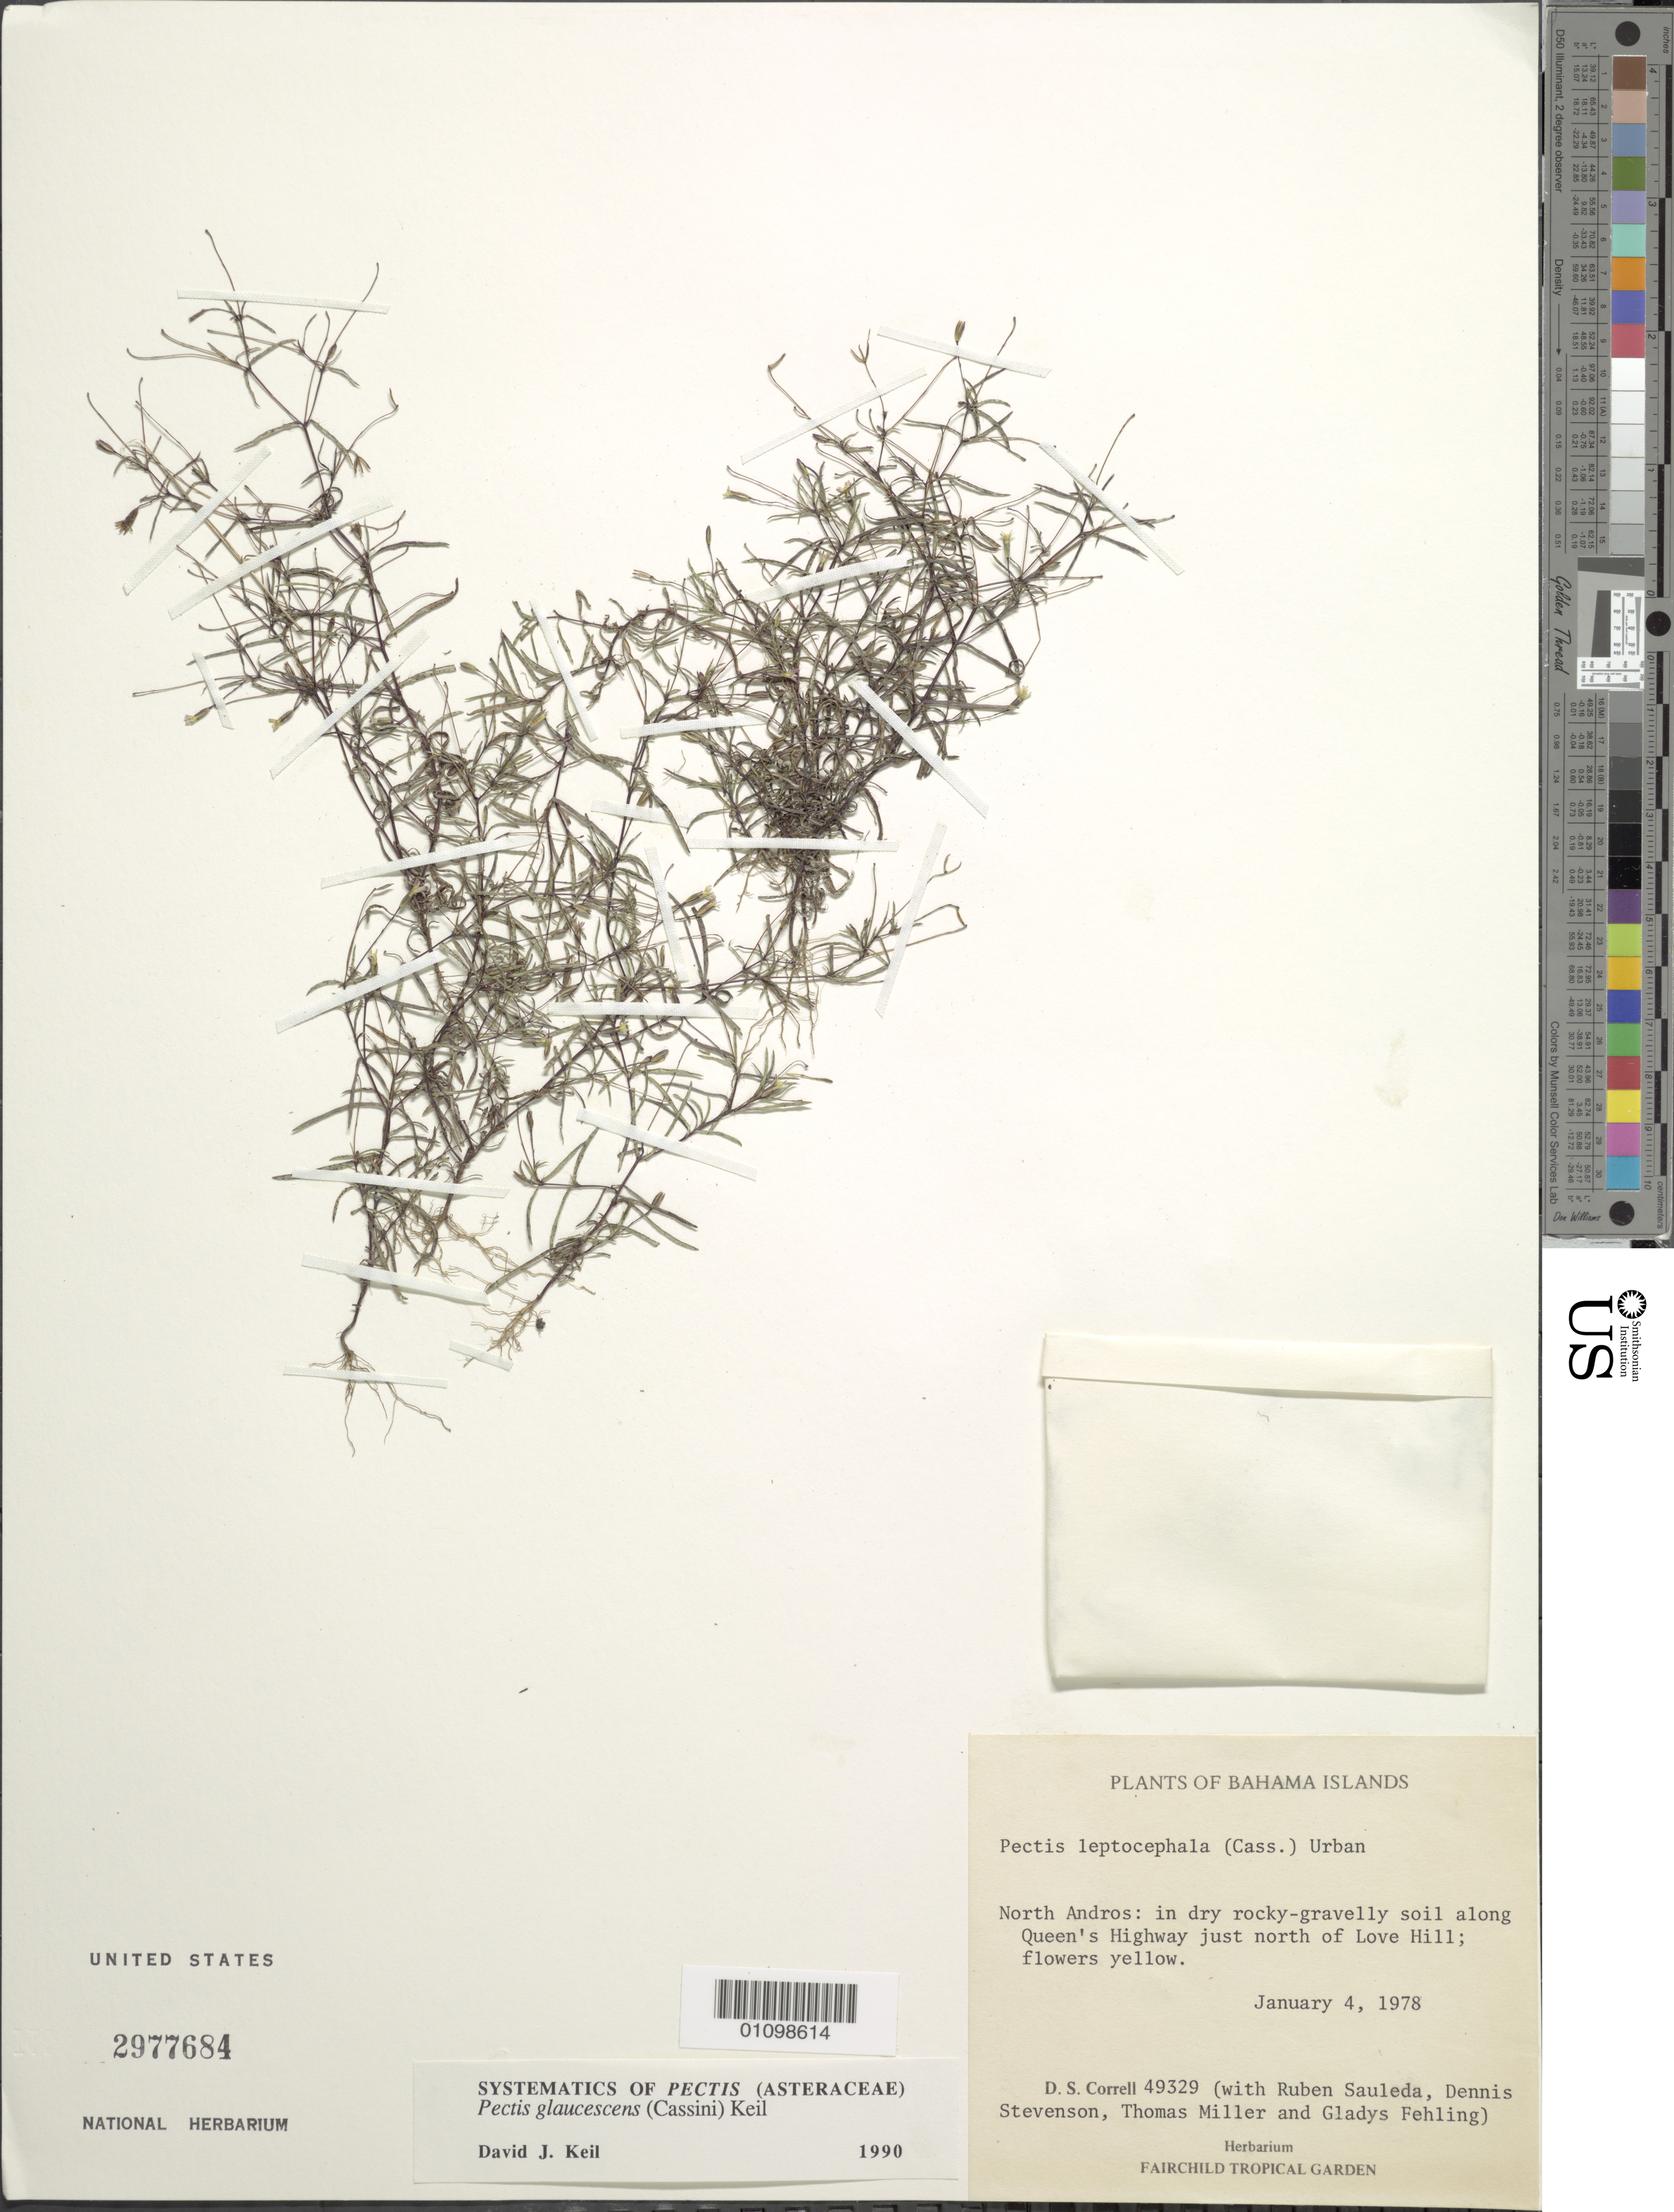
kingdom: Plantae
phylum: Tracheophyta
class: Magnoliopsida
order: Asterales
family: Asteraceae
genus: Pectis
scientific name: Pectis leptocephala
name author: (Cass.) Urb.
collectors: D. S. Correll, R. Sauleda, D. W. Stevenson, T. Miller & G. Fehling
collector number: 49329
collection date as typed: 04 Jan 1978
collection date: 1978-01-04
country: Bahamas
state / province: North Andros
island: Andros I.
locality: In dry rocky-gravelly soil along Queen's Highway just north of Love Hill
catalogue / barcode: US 2977684